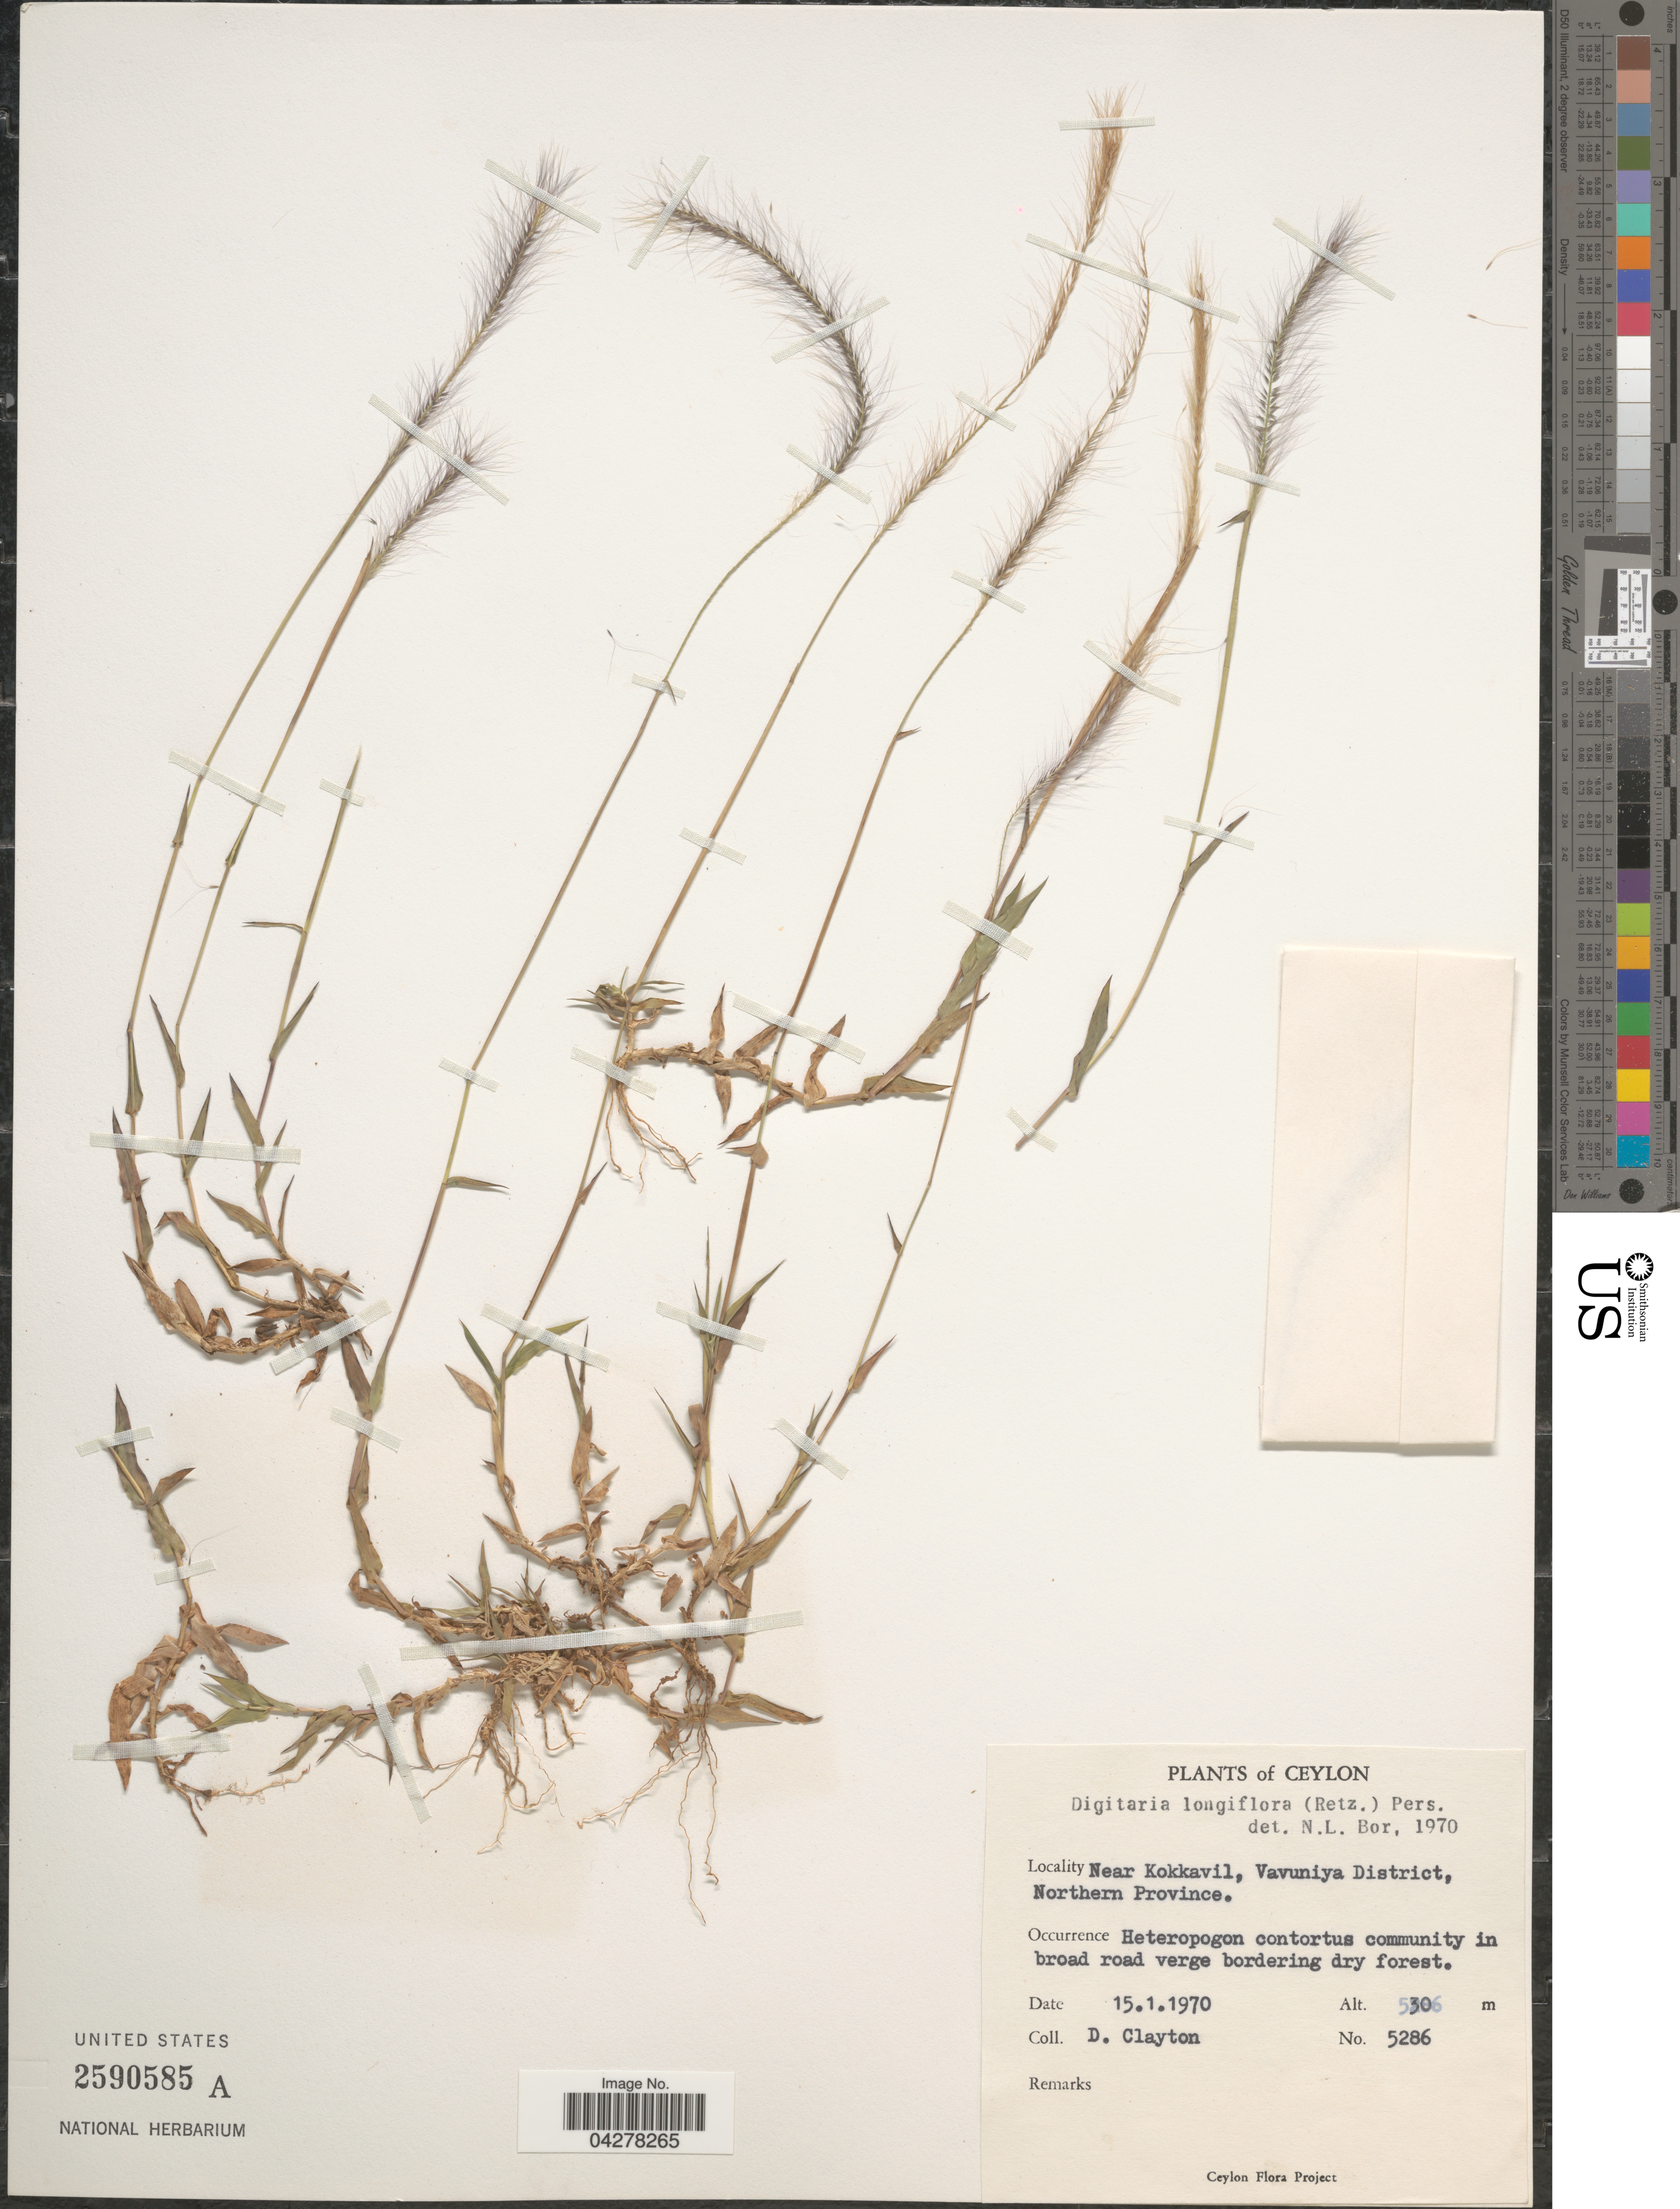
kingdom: Plantae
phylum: Tracheophyta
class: Liliopsida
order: Poales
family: Poaceae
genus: Digitaria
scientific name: Digitaria longiflora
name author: (Retz.) Pers.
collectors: D. Clayton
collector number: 5286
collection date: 1970-01-15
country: Sri Lanka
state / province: Northern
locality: Ceylon. Near Kokkavil, Vavuniya District. Heteropogon contortus community in broad road verge bordering dry forest.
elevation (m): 30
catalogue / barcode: US 2590585A